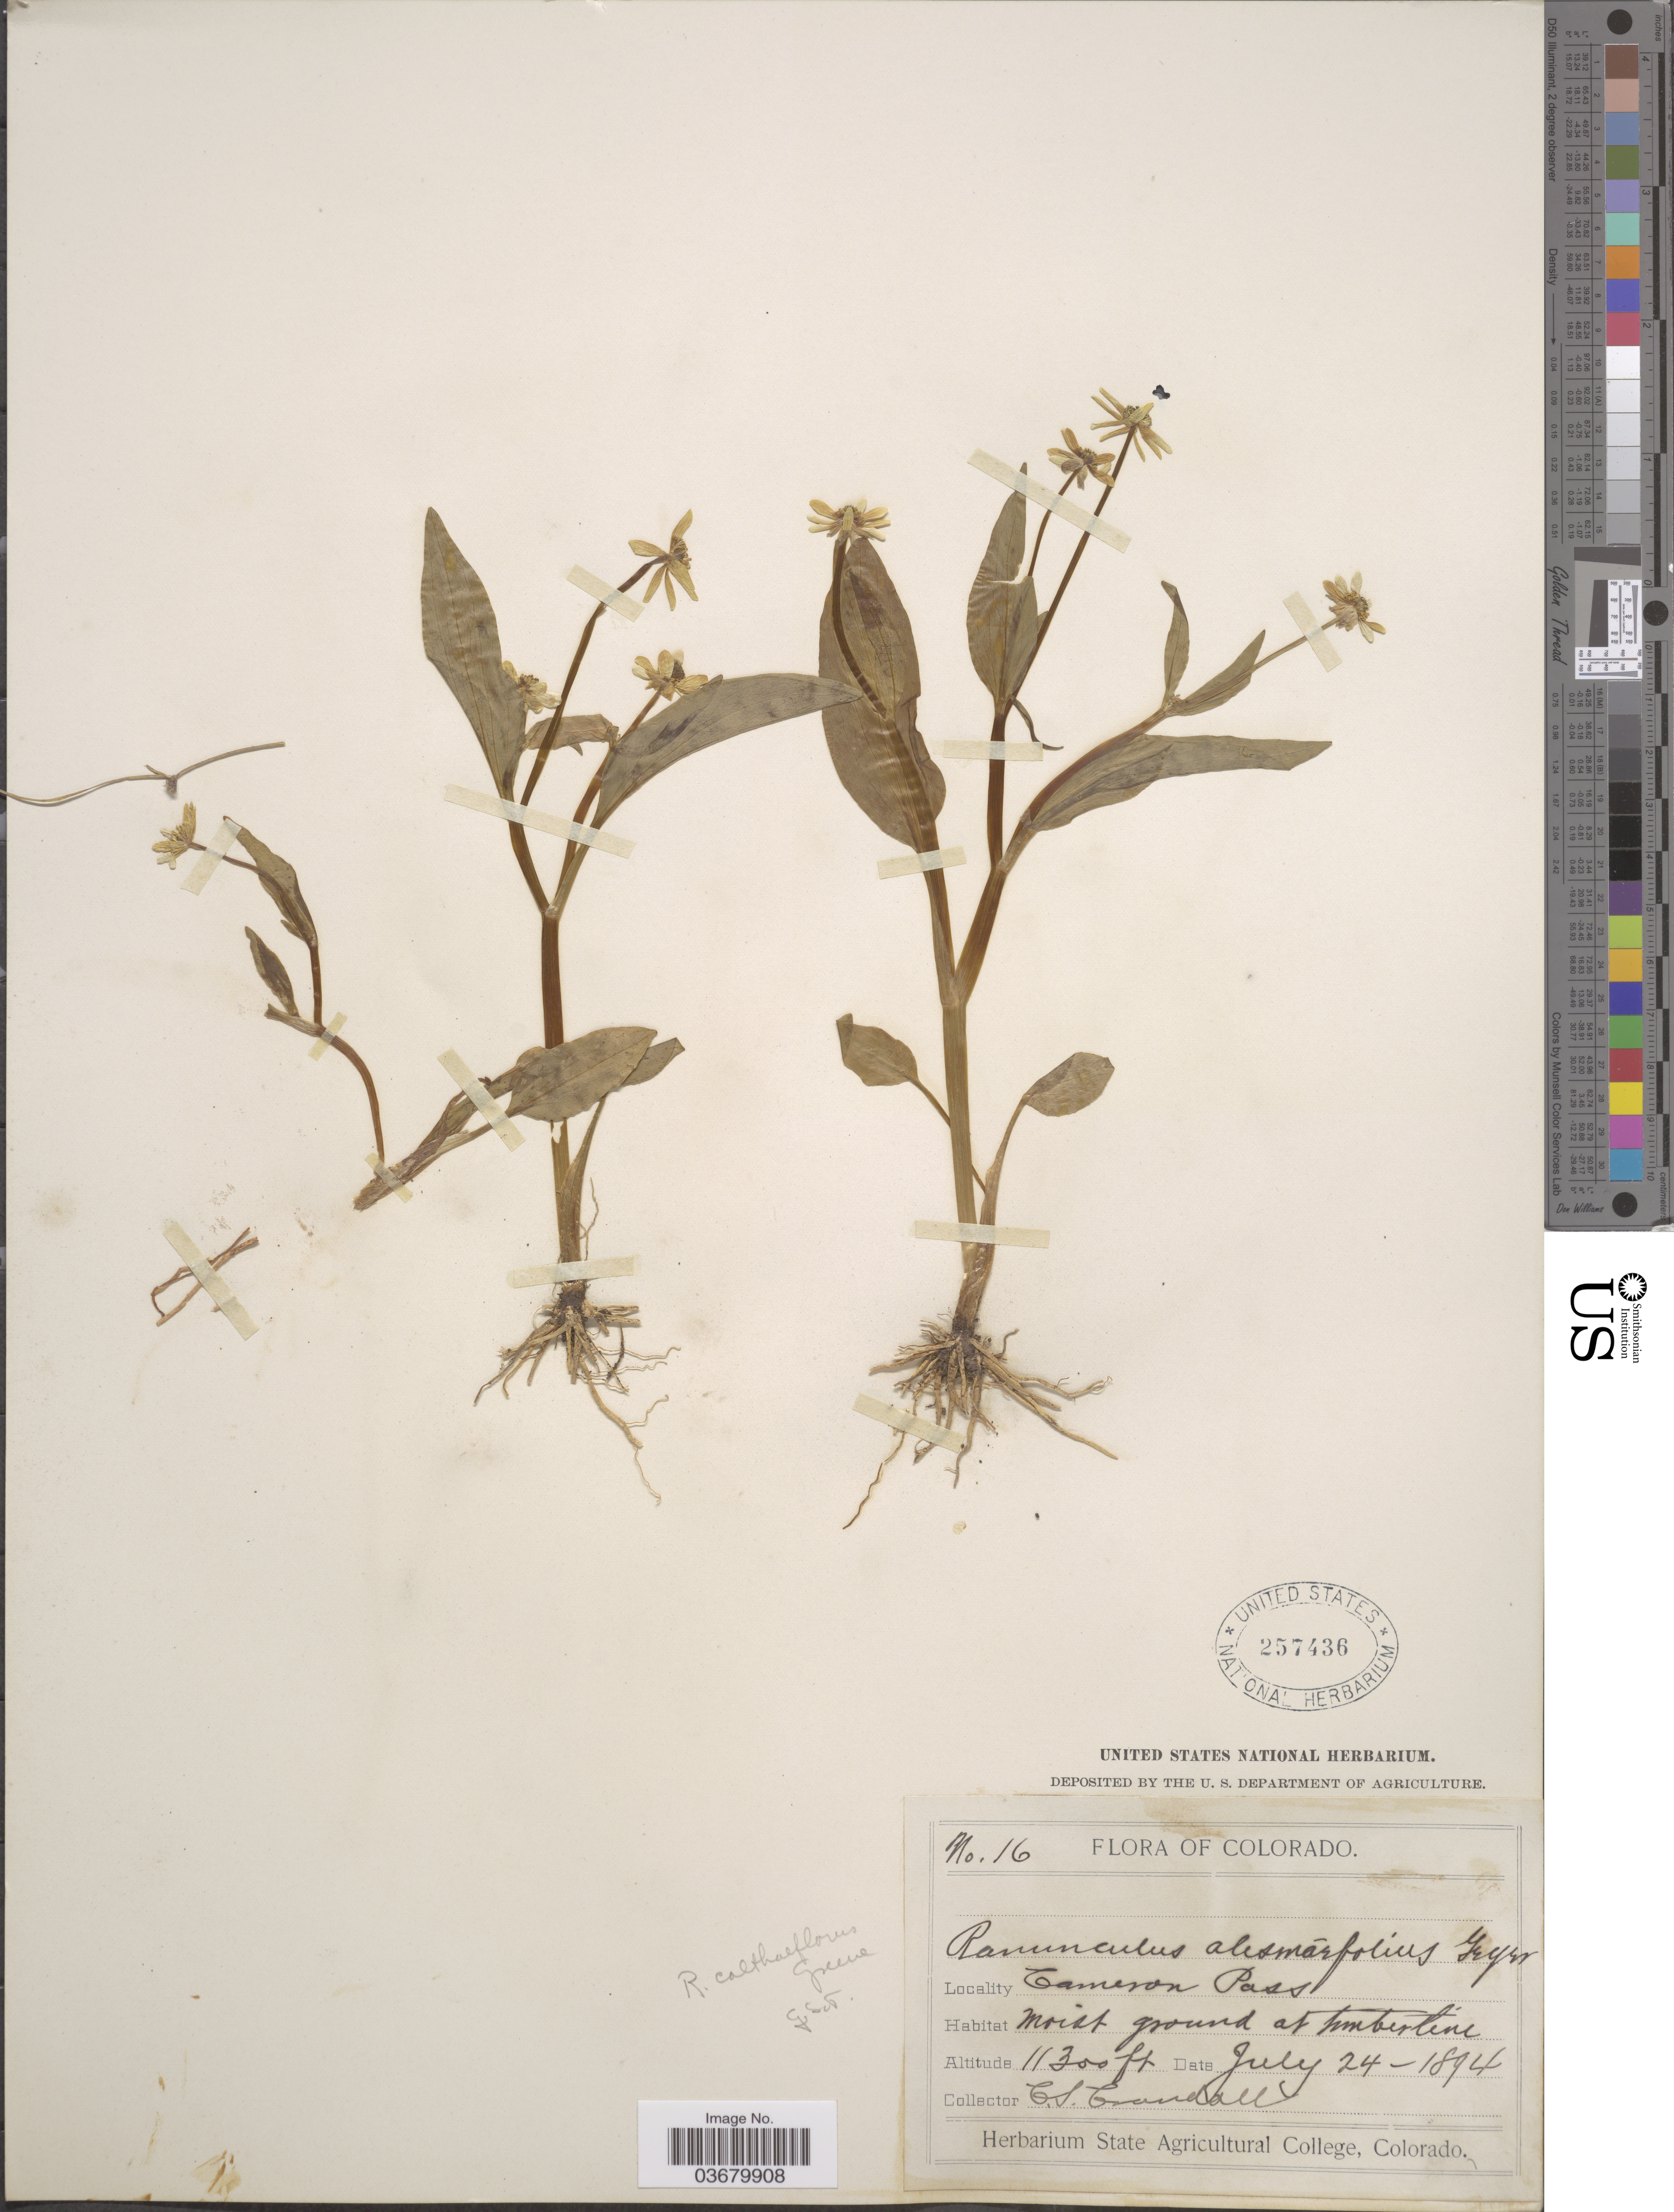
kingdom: Plantae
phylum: Tracheophyta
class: Magnoliopsida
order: Ranunculales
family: Ranunculaceae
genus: Ranunculus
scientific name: Ranunculus alismifolius var. montanus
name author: S. Watson in C. King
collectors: C. Crandall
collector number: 16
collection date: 1894-07-24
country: United States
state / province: Colorado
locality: Cameron Pass.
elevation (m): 3444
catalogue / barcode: US 257436